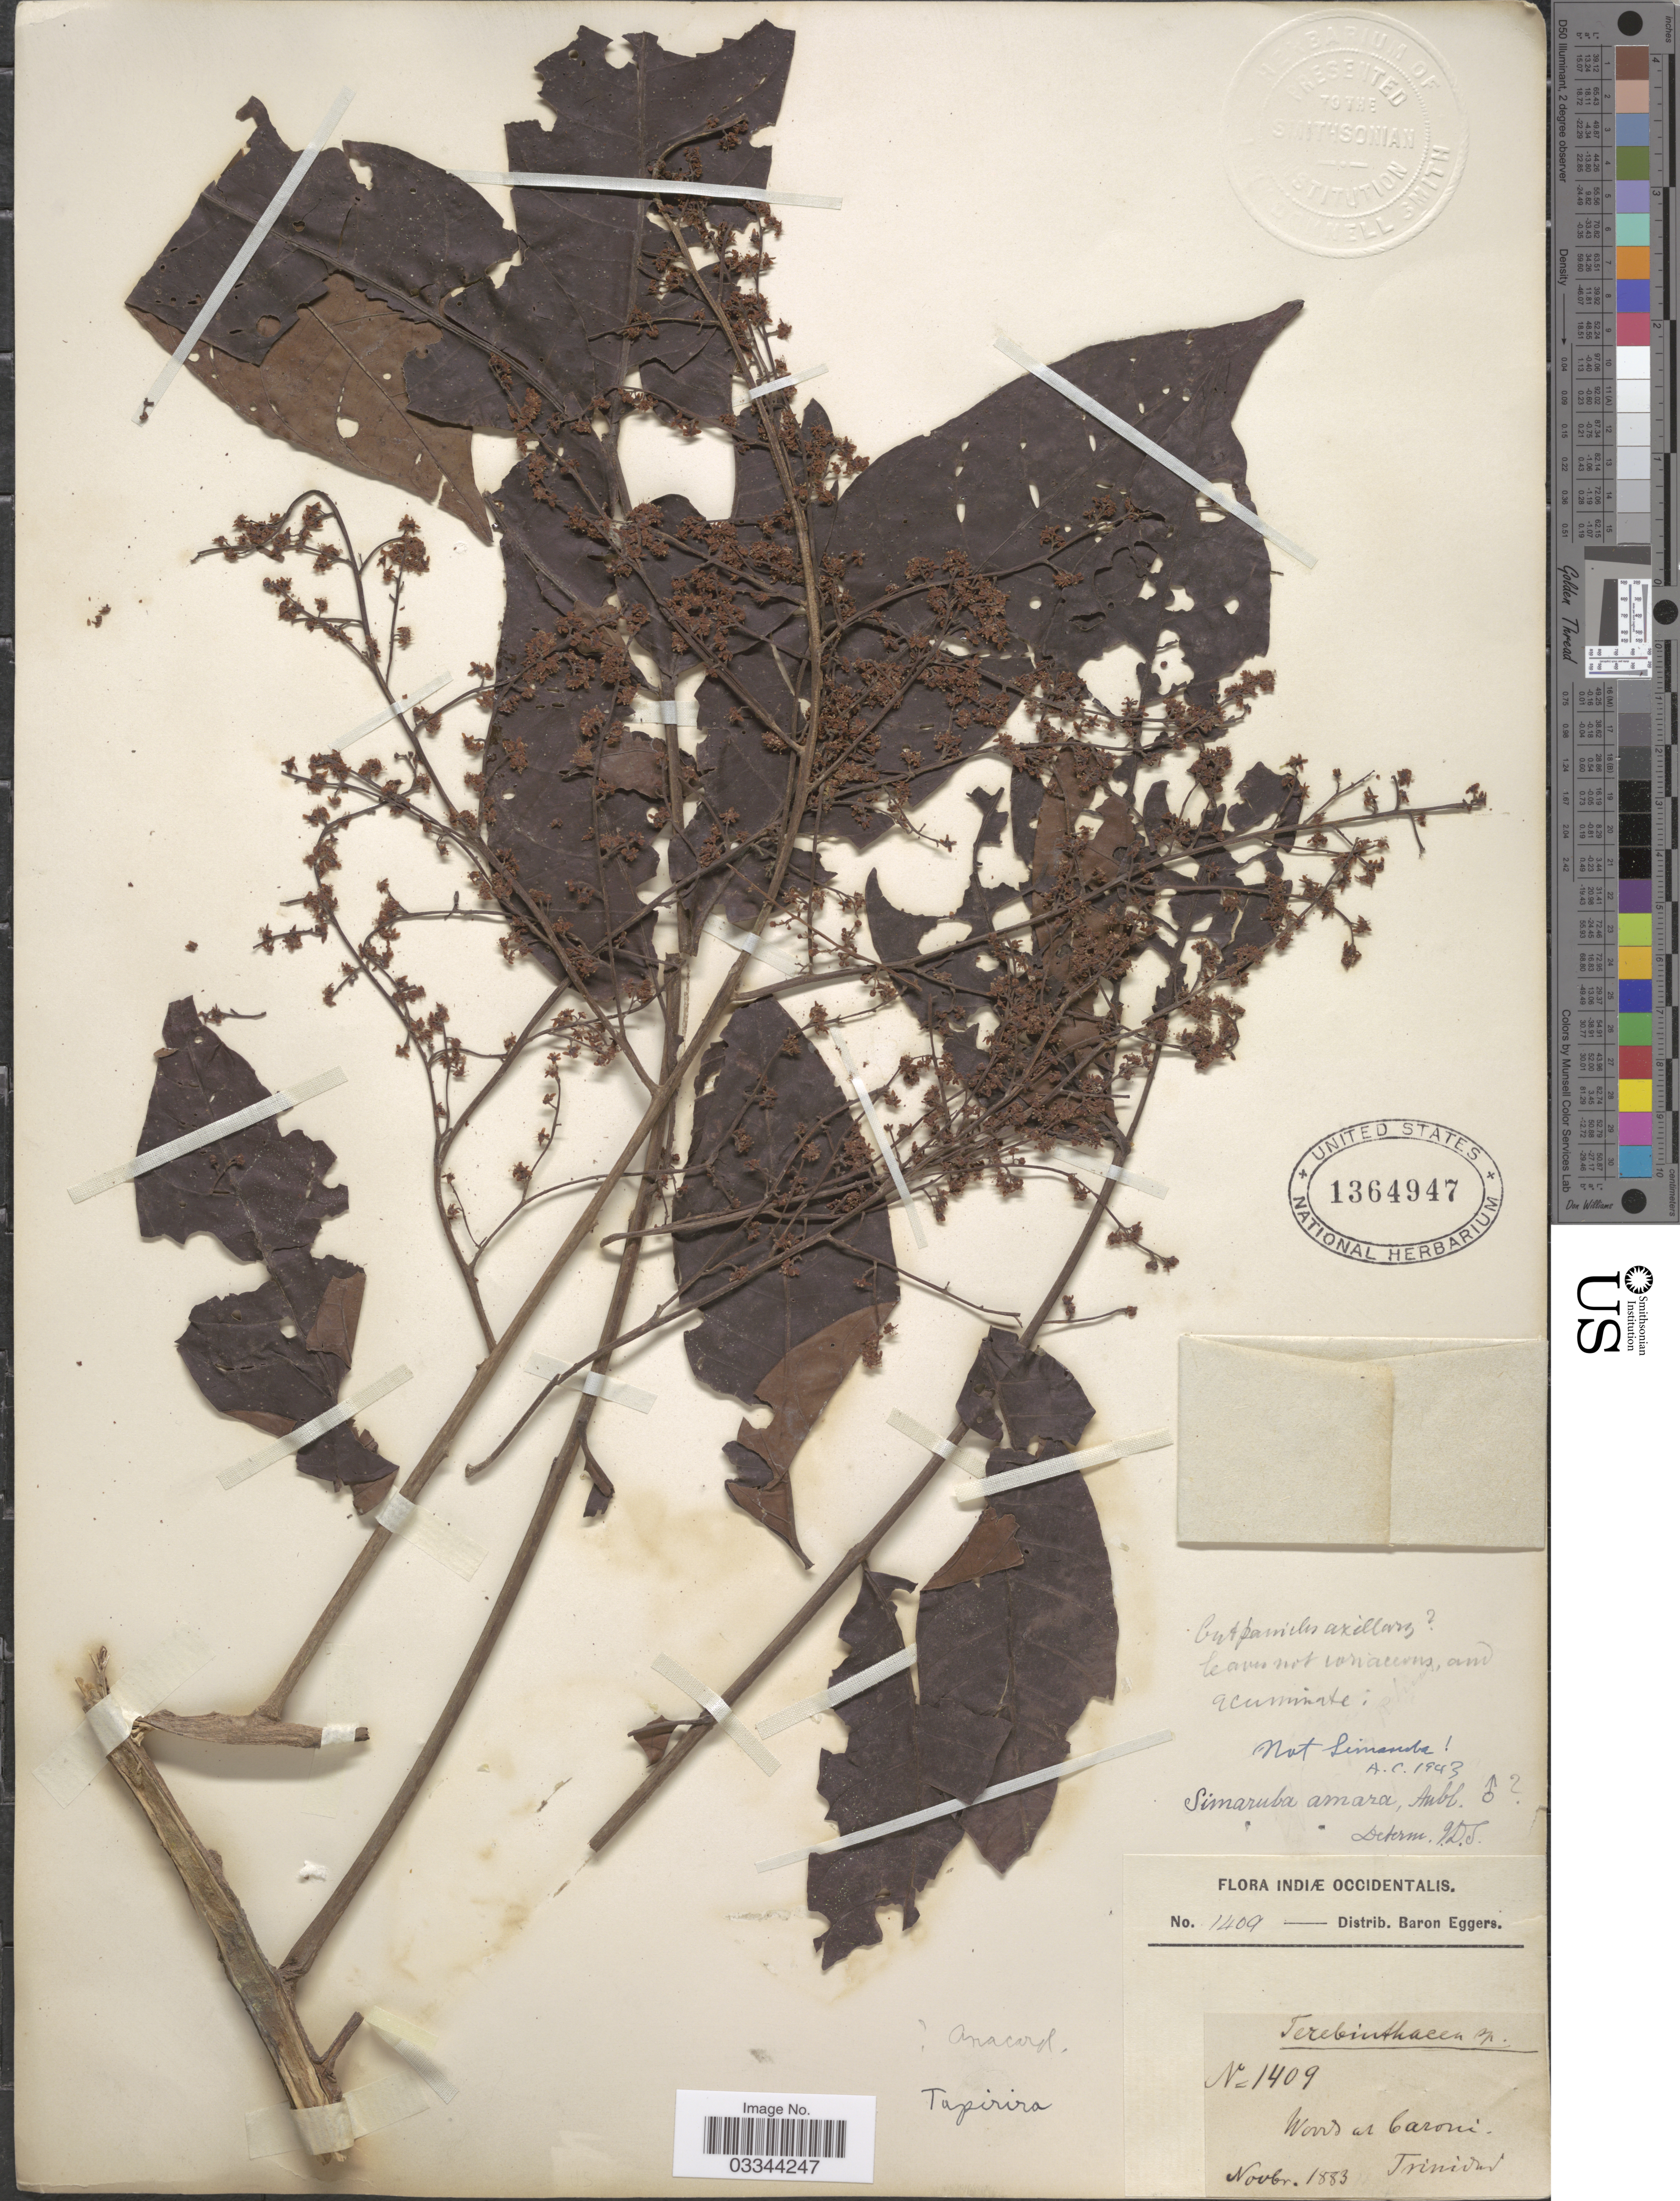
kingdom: Plantae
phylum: Tracheophyta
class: Magnoliopsida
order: Sapindales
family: Anacardiaceae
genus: Tapirira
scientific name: Tapirira guianensis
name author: Aubl.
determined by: Mitchell, John D.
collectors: B. Eggers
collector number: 1409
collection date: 1883-11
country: Trinidad and Tobago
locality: Indiæ Occidentalis. Woods at Caroni. Trinidad.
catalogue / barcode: US 1364947